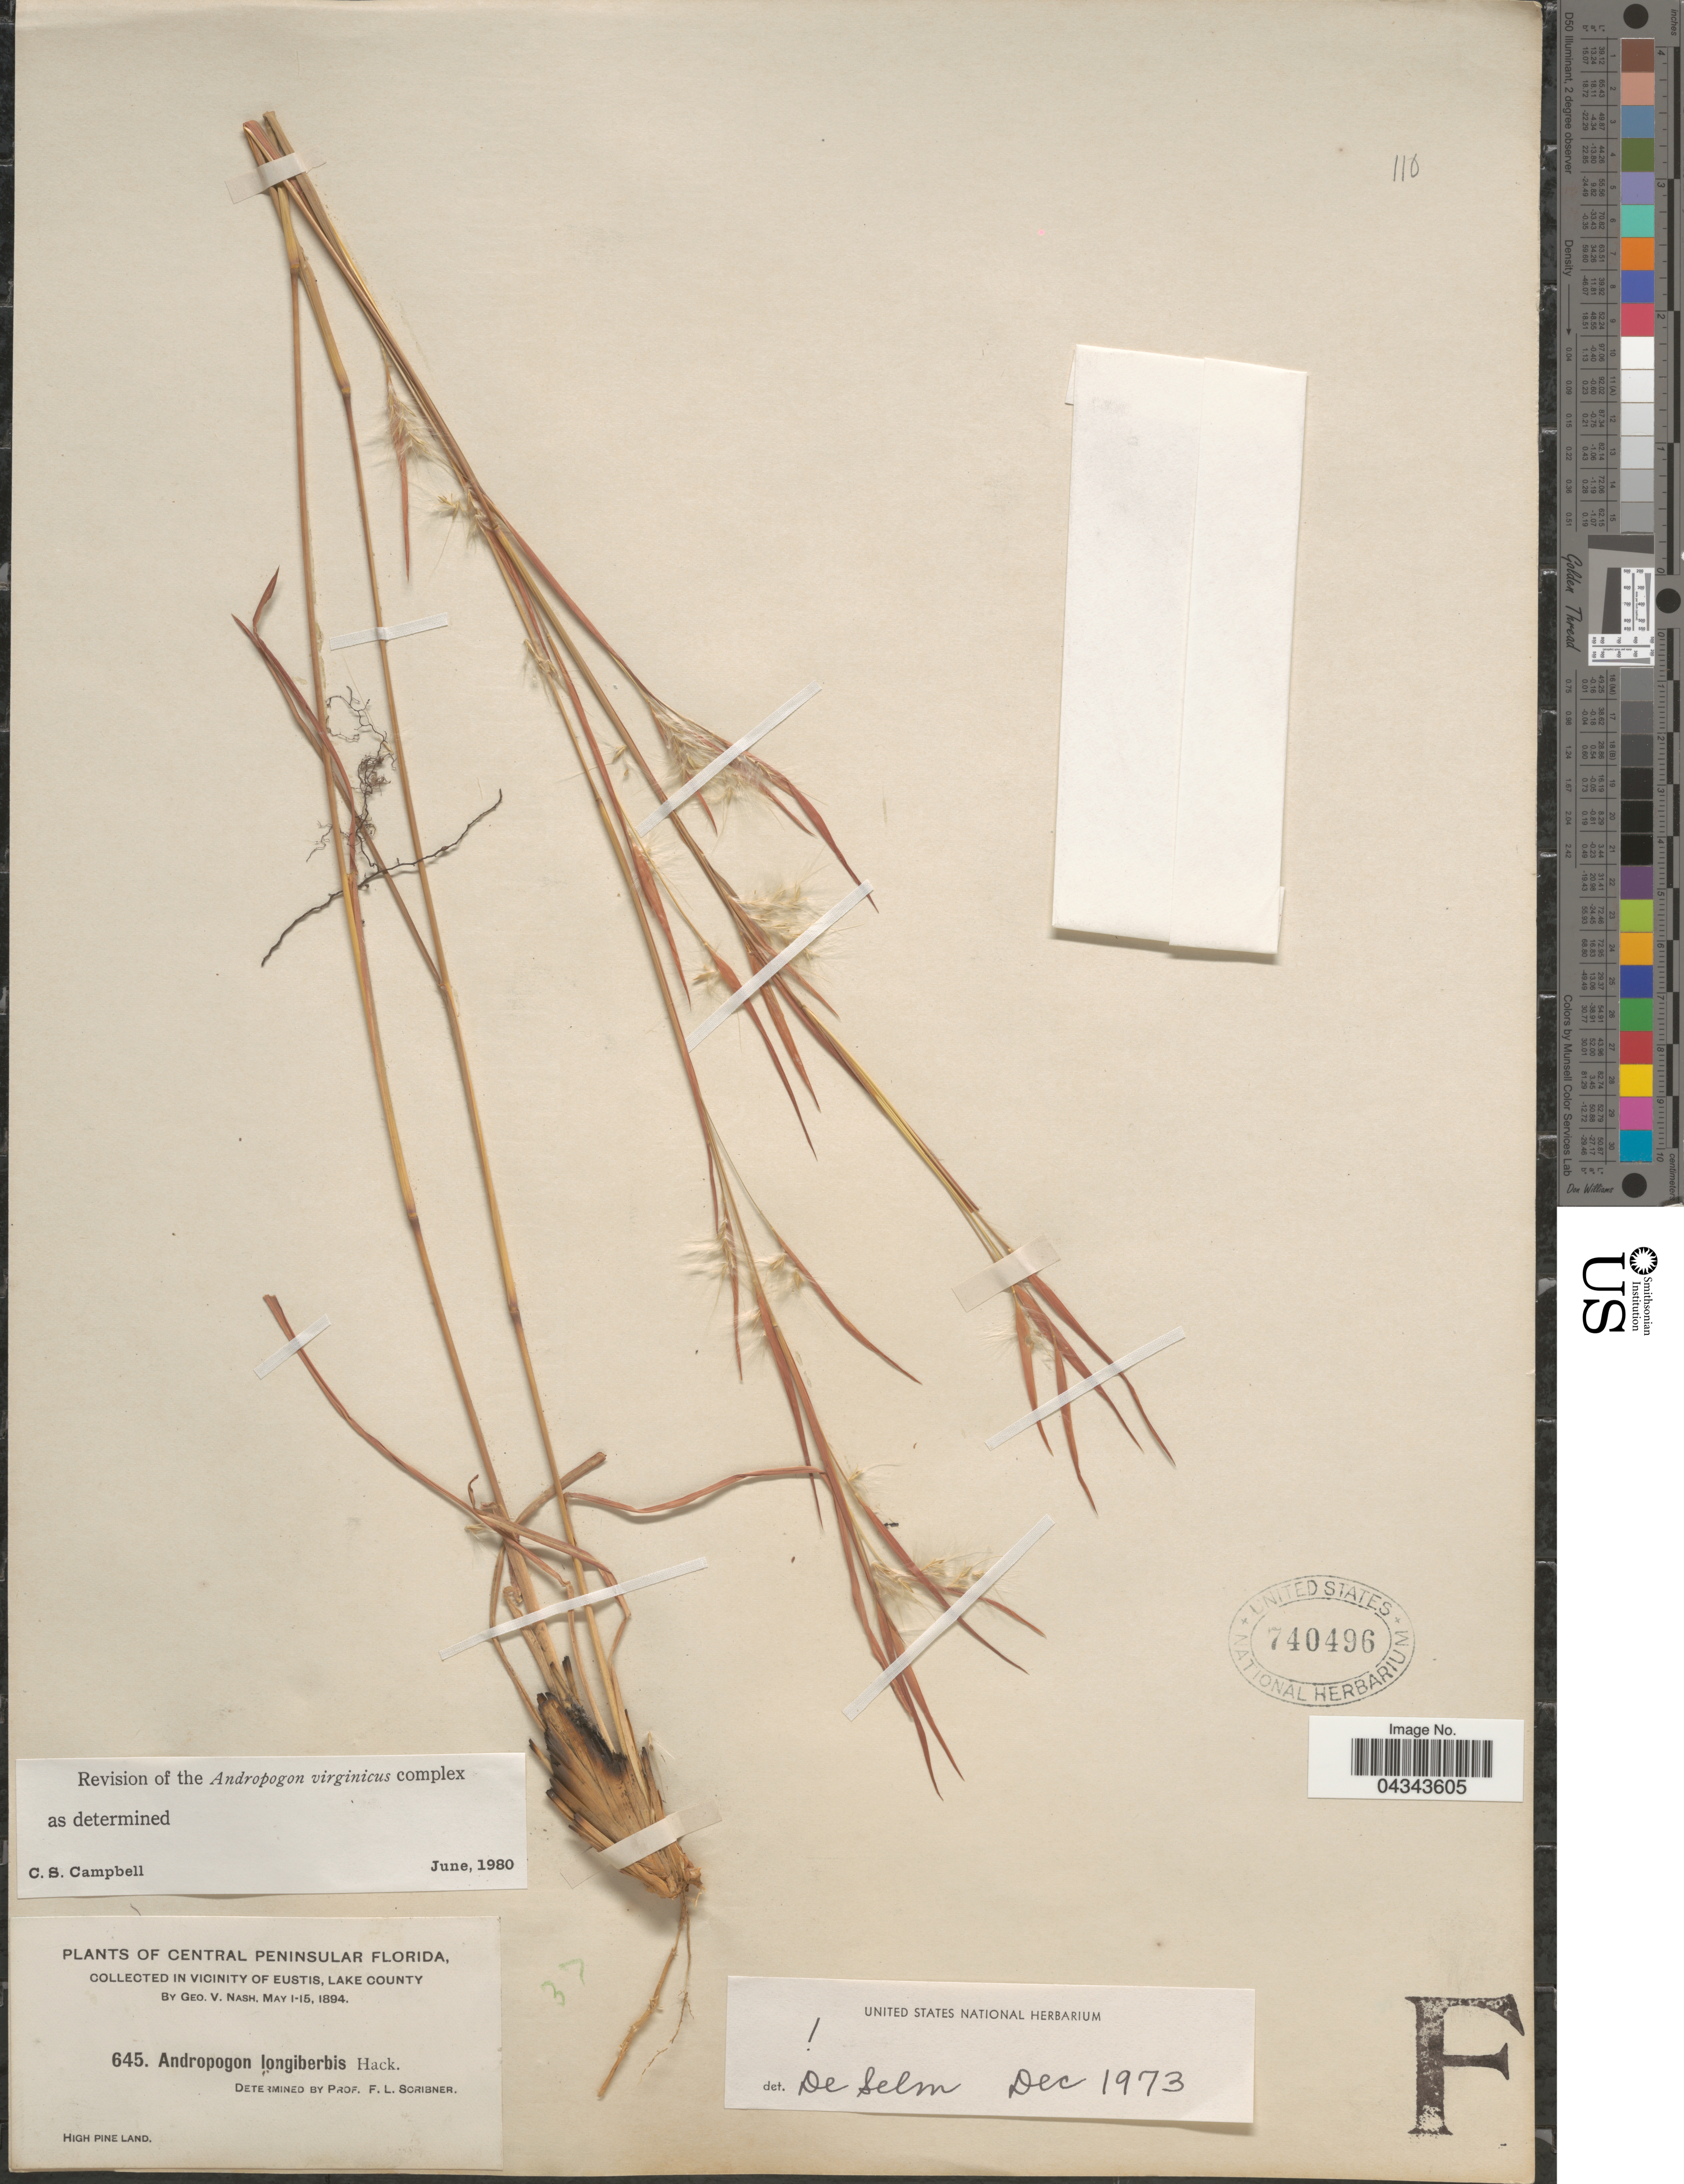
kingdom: Plantae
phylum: Tracheophyta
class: Liliopsida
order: Poales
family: Poaceae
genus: Andropogon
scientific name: Andropogon longiberbis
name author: Hack.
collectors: G. V. Nash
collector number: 645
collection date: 1894-05-01/1894-05-15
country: United States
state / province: Florida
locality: Central Peninsular Florida, in vicinity of Eustis, Lake County. High pine land.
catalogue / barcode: US 740496